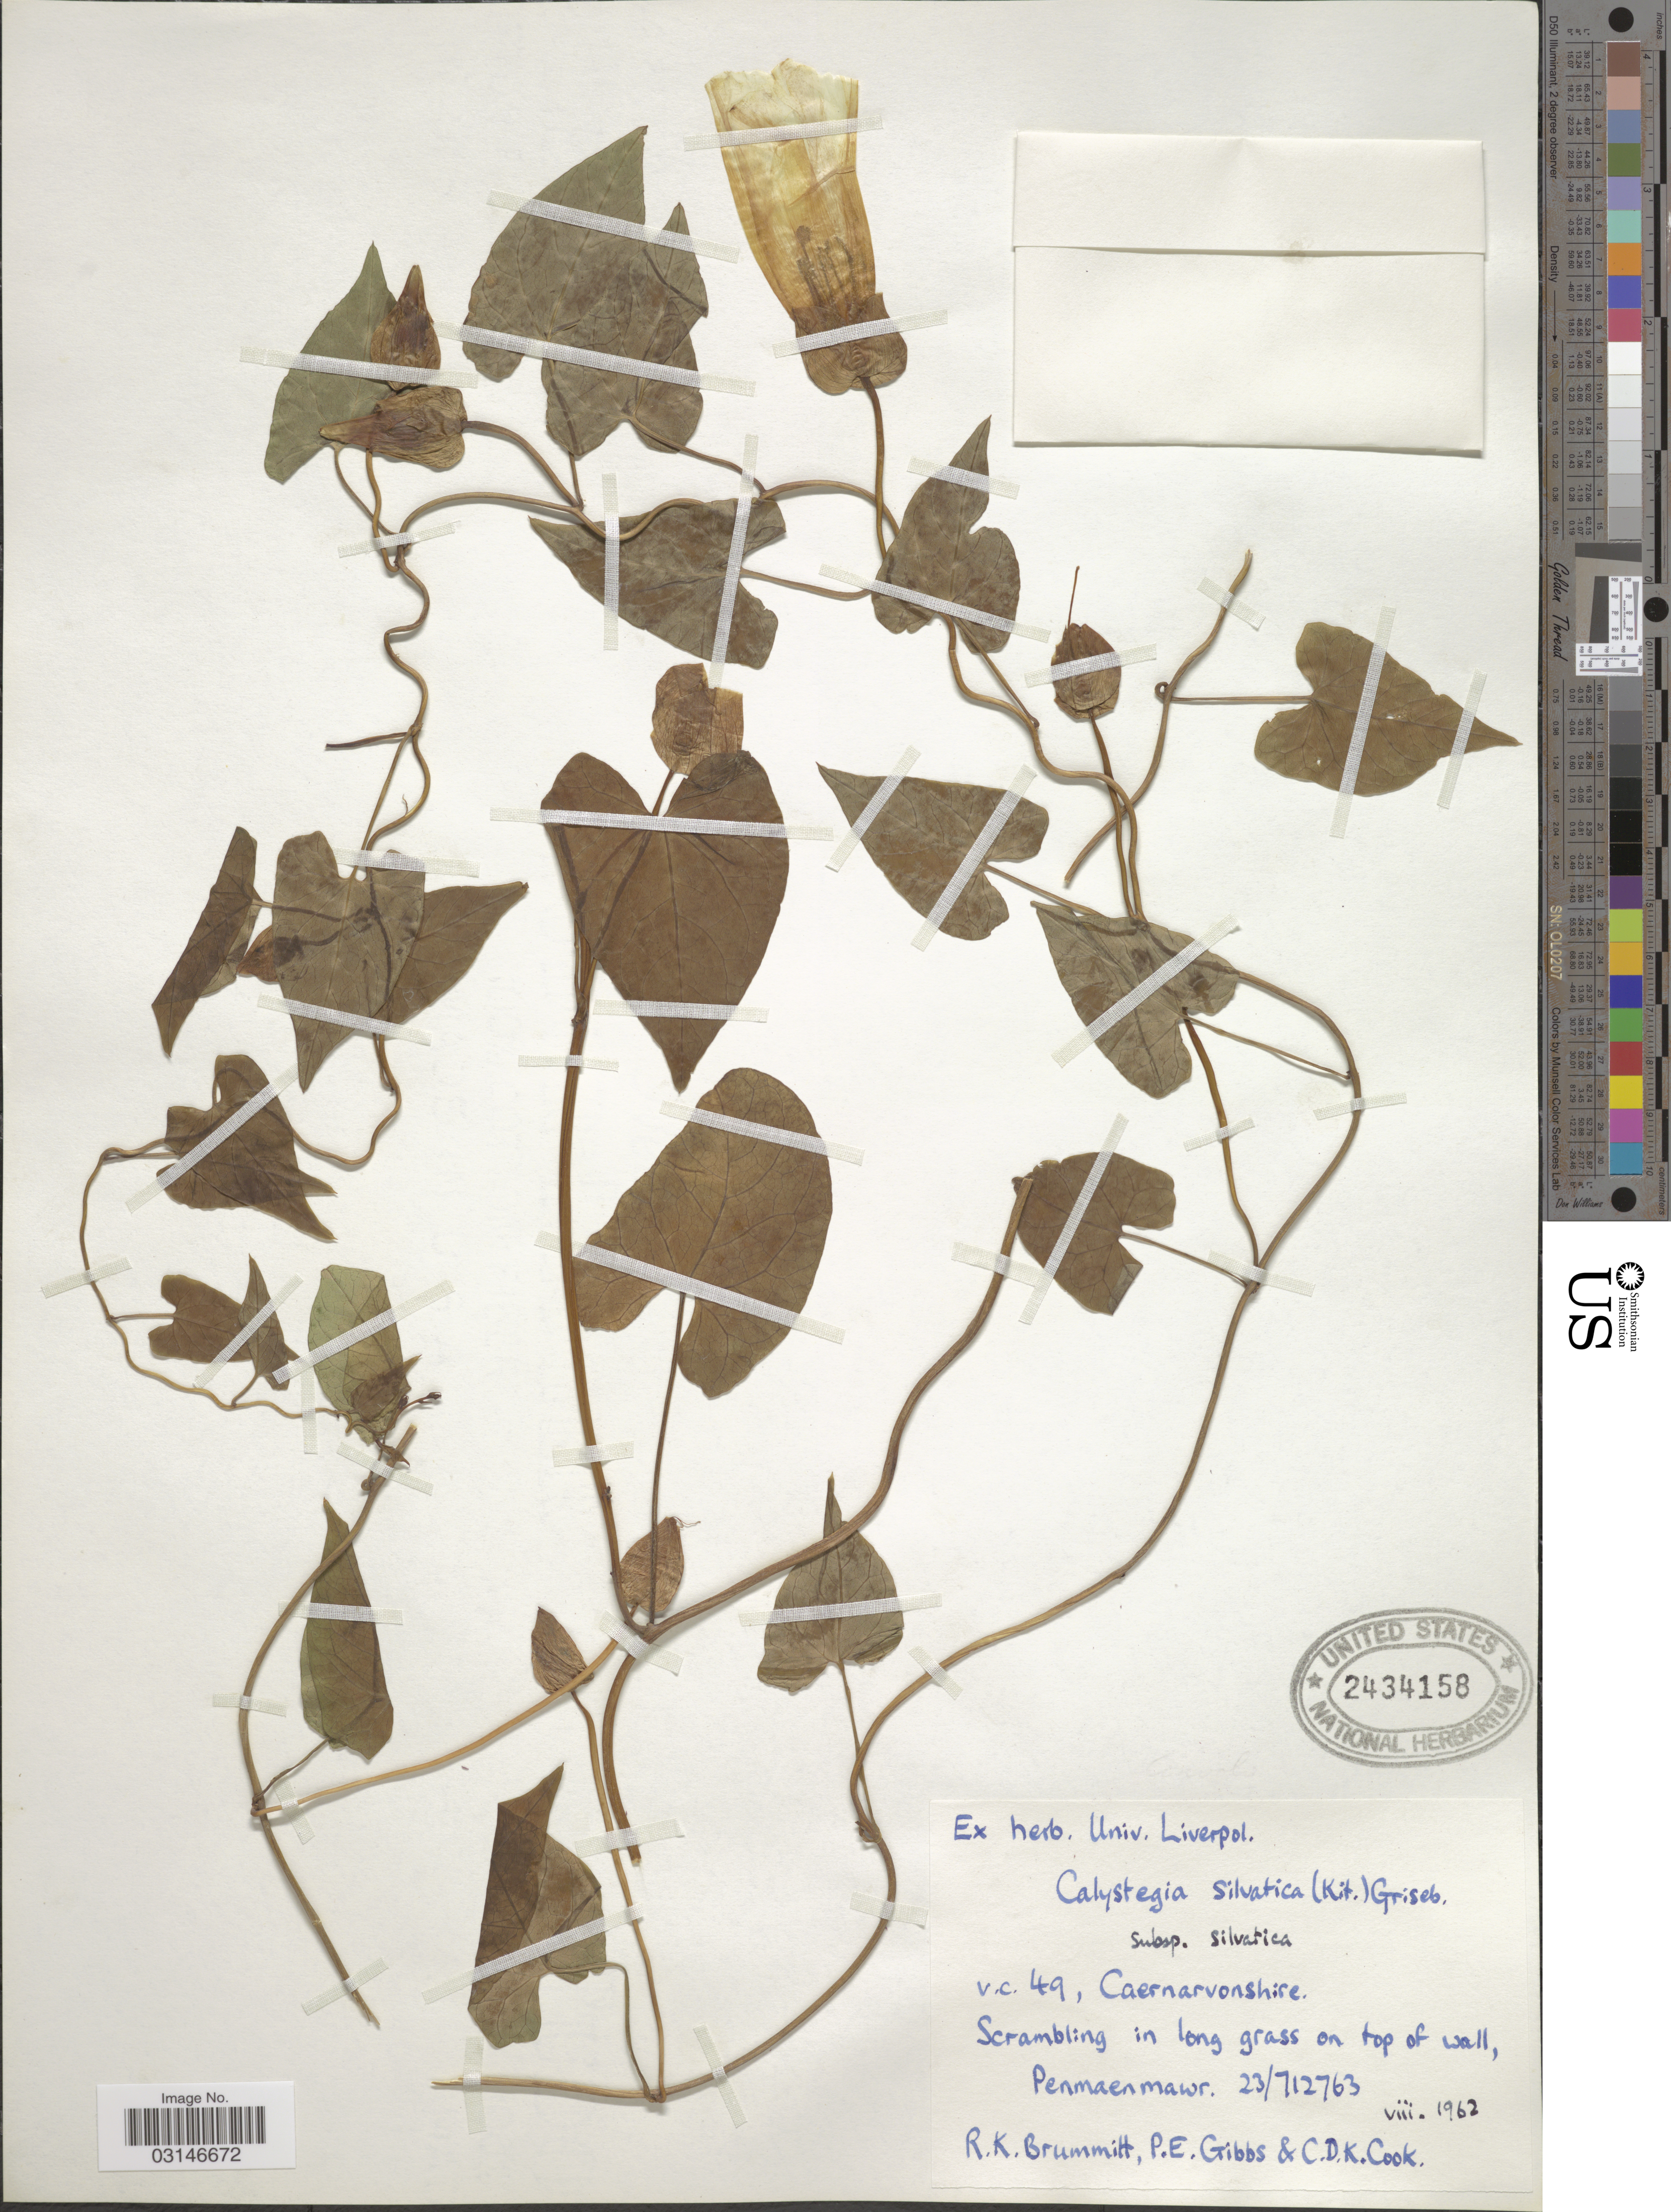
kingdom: Plantae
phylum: Tracheophyta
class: Magnoliopsida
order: Solanales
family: Convolvulaceae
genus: Calystegia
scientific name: Calystegia sericata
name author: (House) C.R. Bell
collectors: R. K. Brummitt, P. E. Gibbs & C. D. K. Cook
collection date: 1962-08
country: United Kingdom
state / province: Wales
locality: V.C. 49, Caernarvonshire. Penmaen mawr. 23/712763.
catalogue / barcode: US 2434158